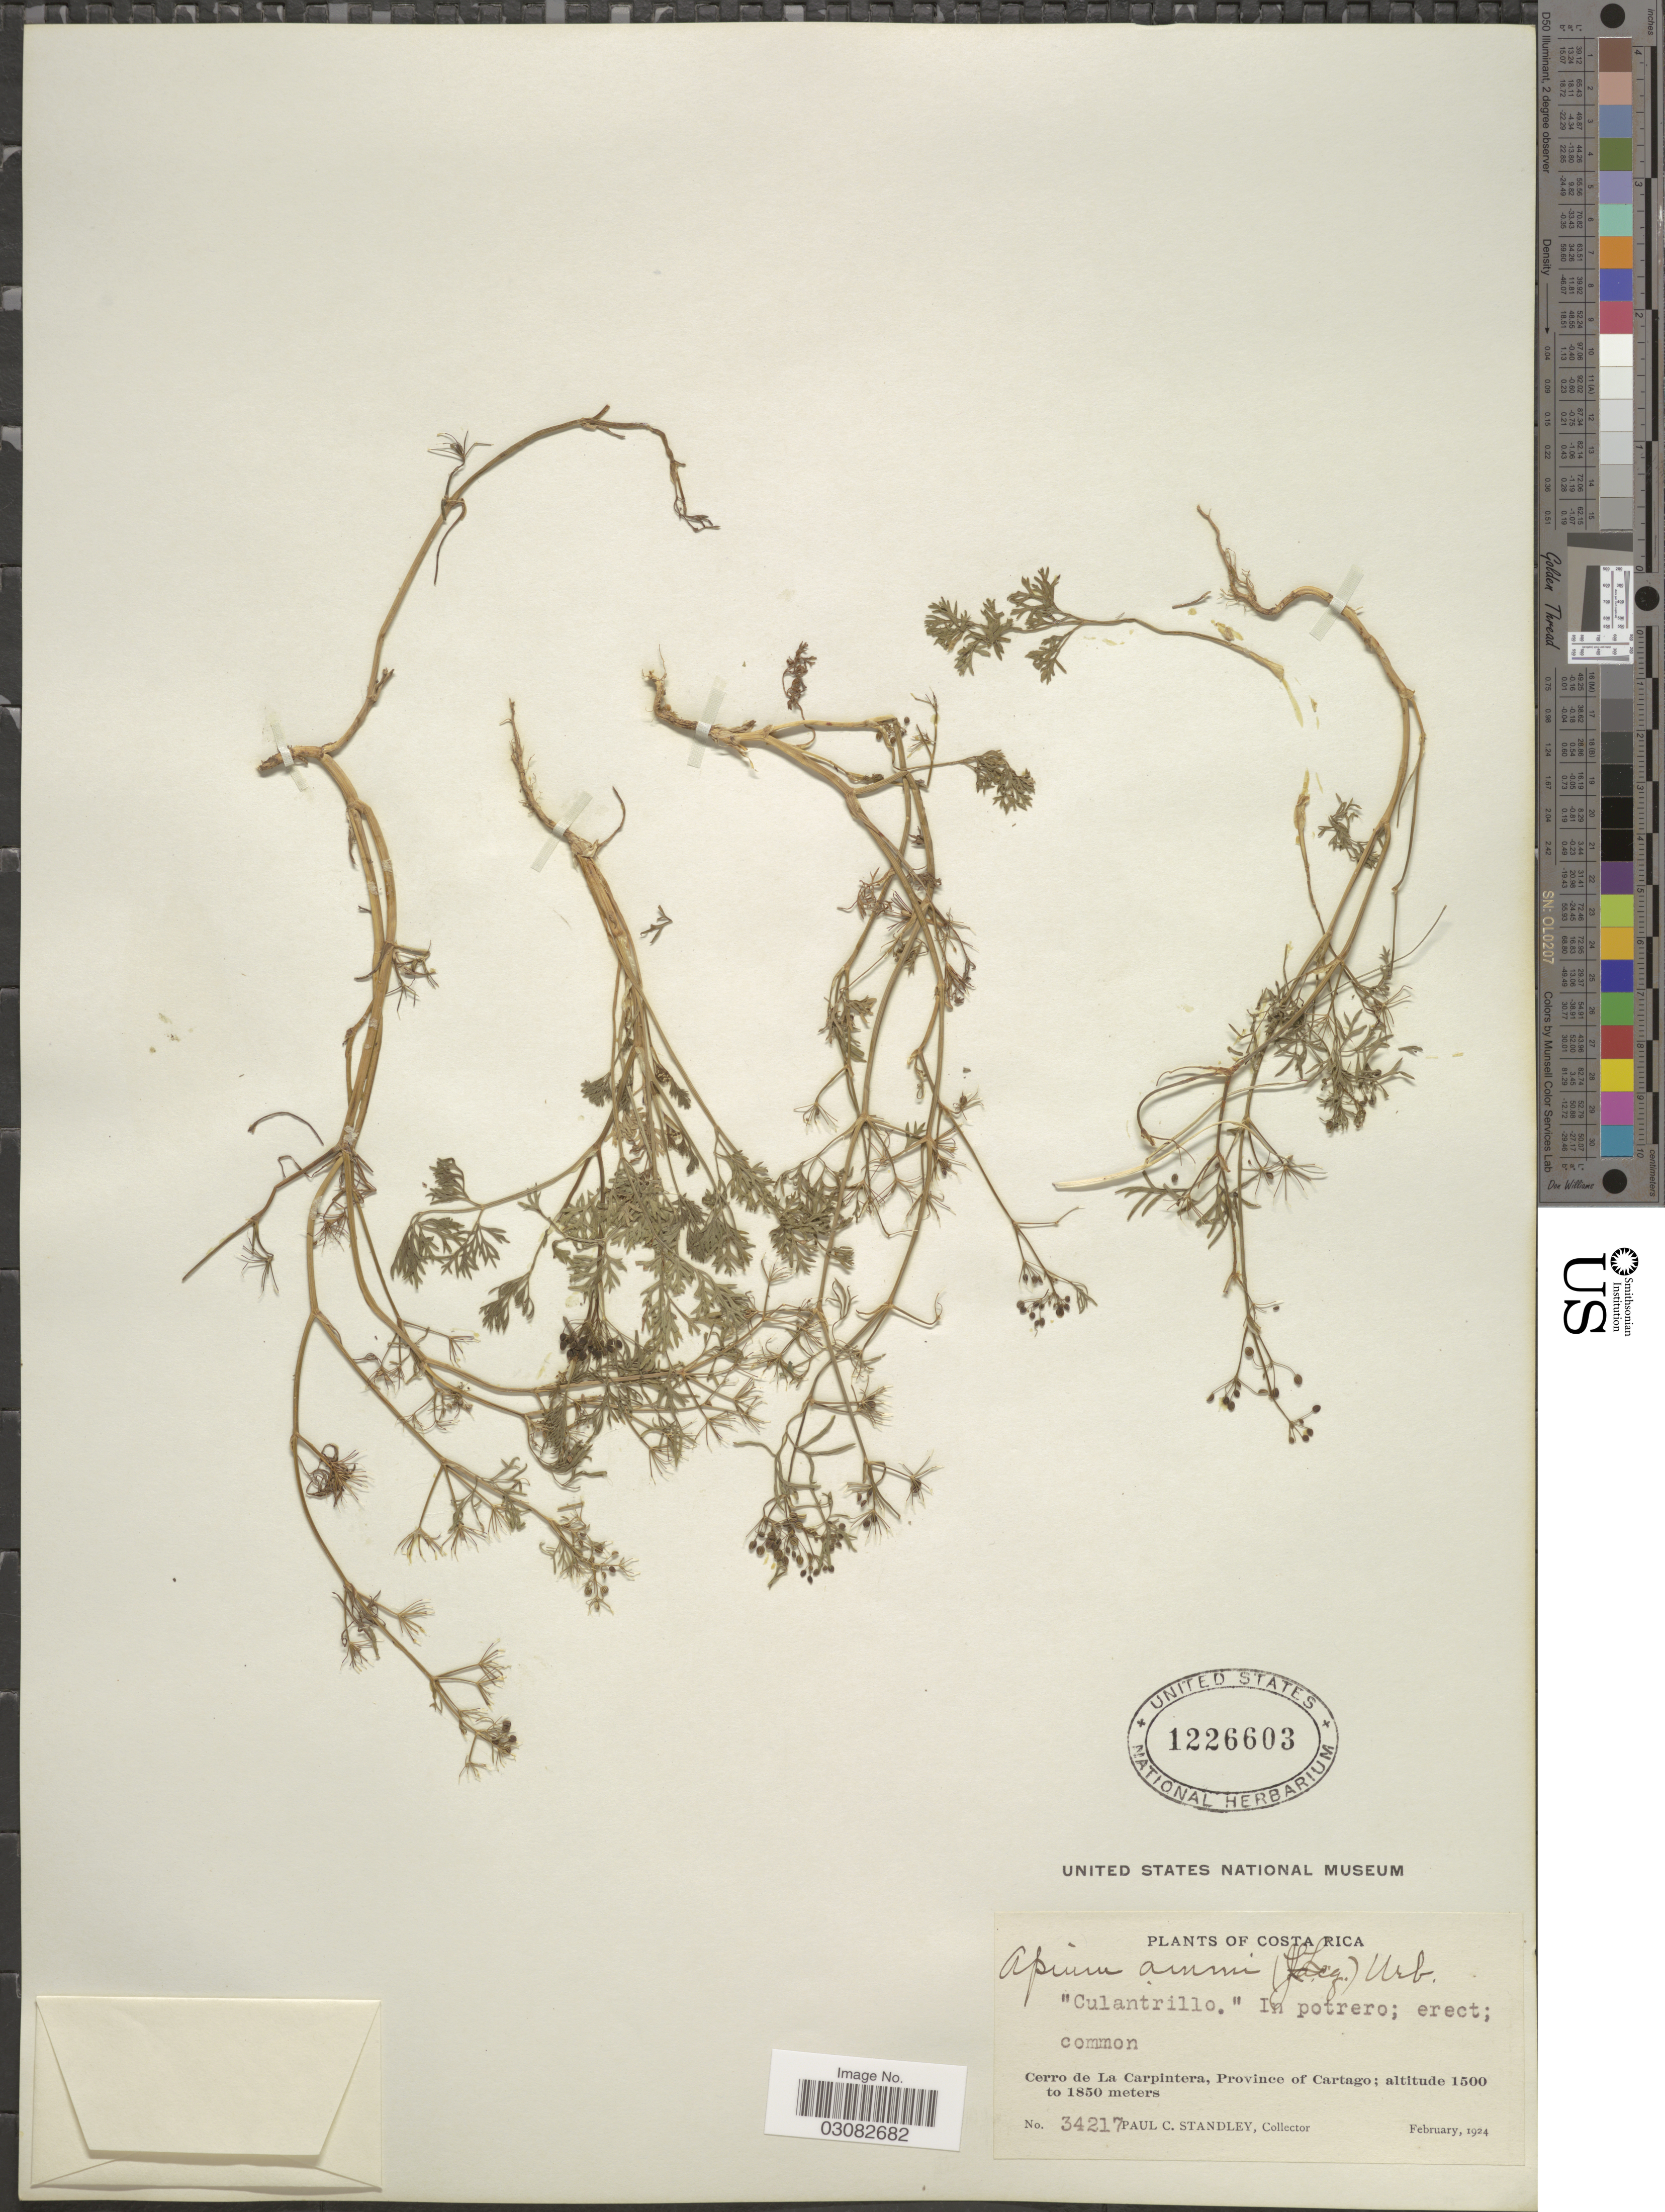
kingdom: Plantae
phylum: Tracheophyta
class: Magnoliopsida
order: Apiales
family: Apiaceae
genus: Apium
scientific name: Apium ammi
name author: (Jacq.) Urb.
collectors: P. C. Standley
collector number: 34217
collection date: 1924-02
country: Costa Rica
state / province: Cartago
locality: Cerro de La Carpintera.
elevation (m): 1500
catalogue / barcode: US 1226603